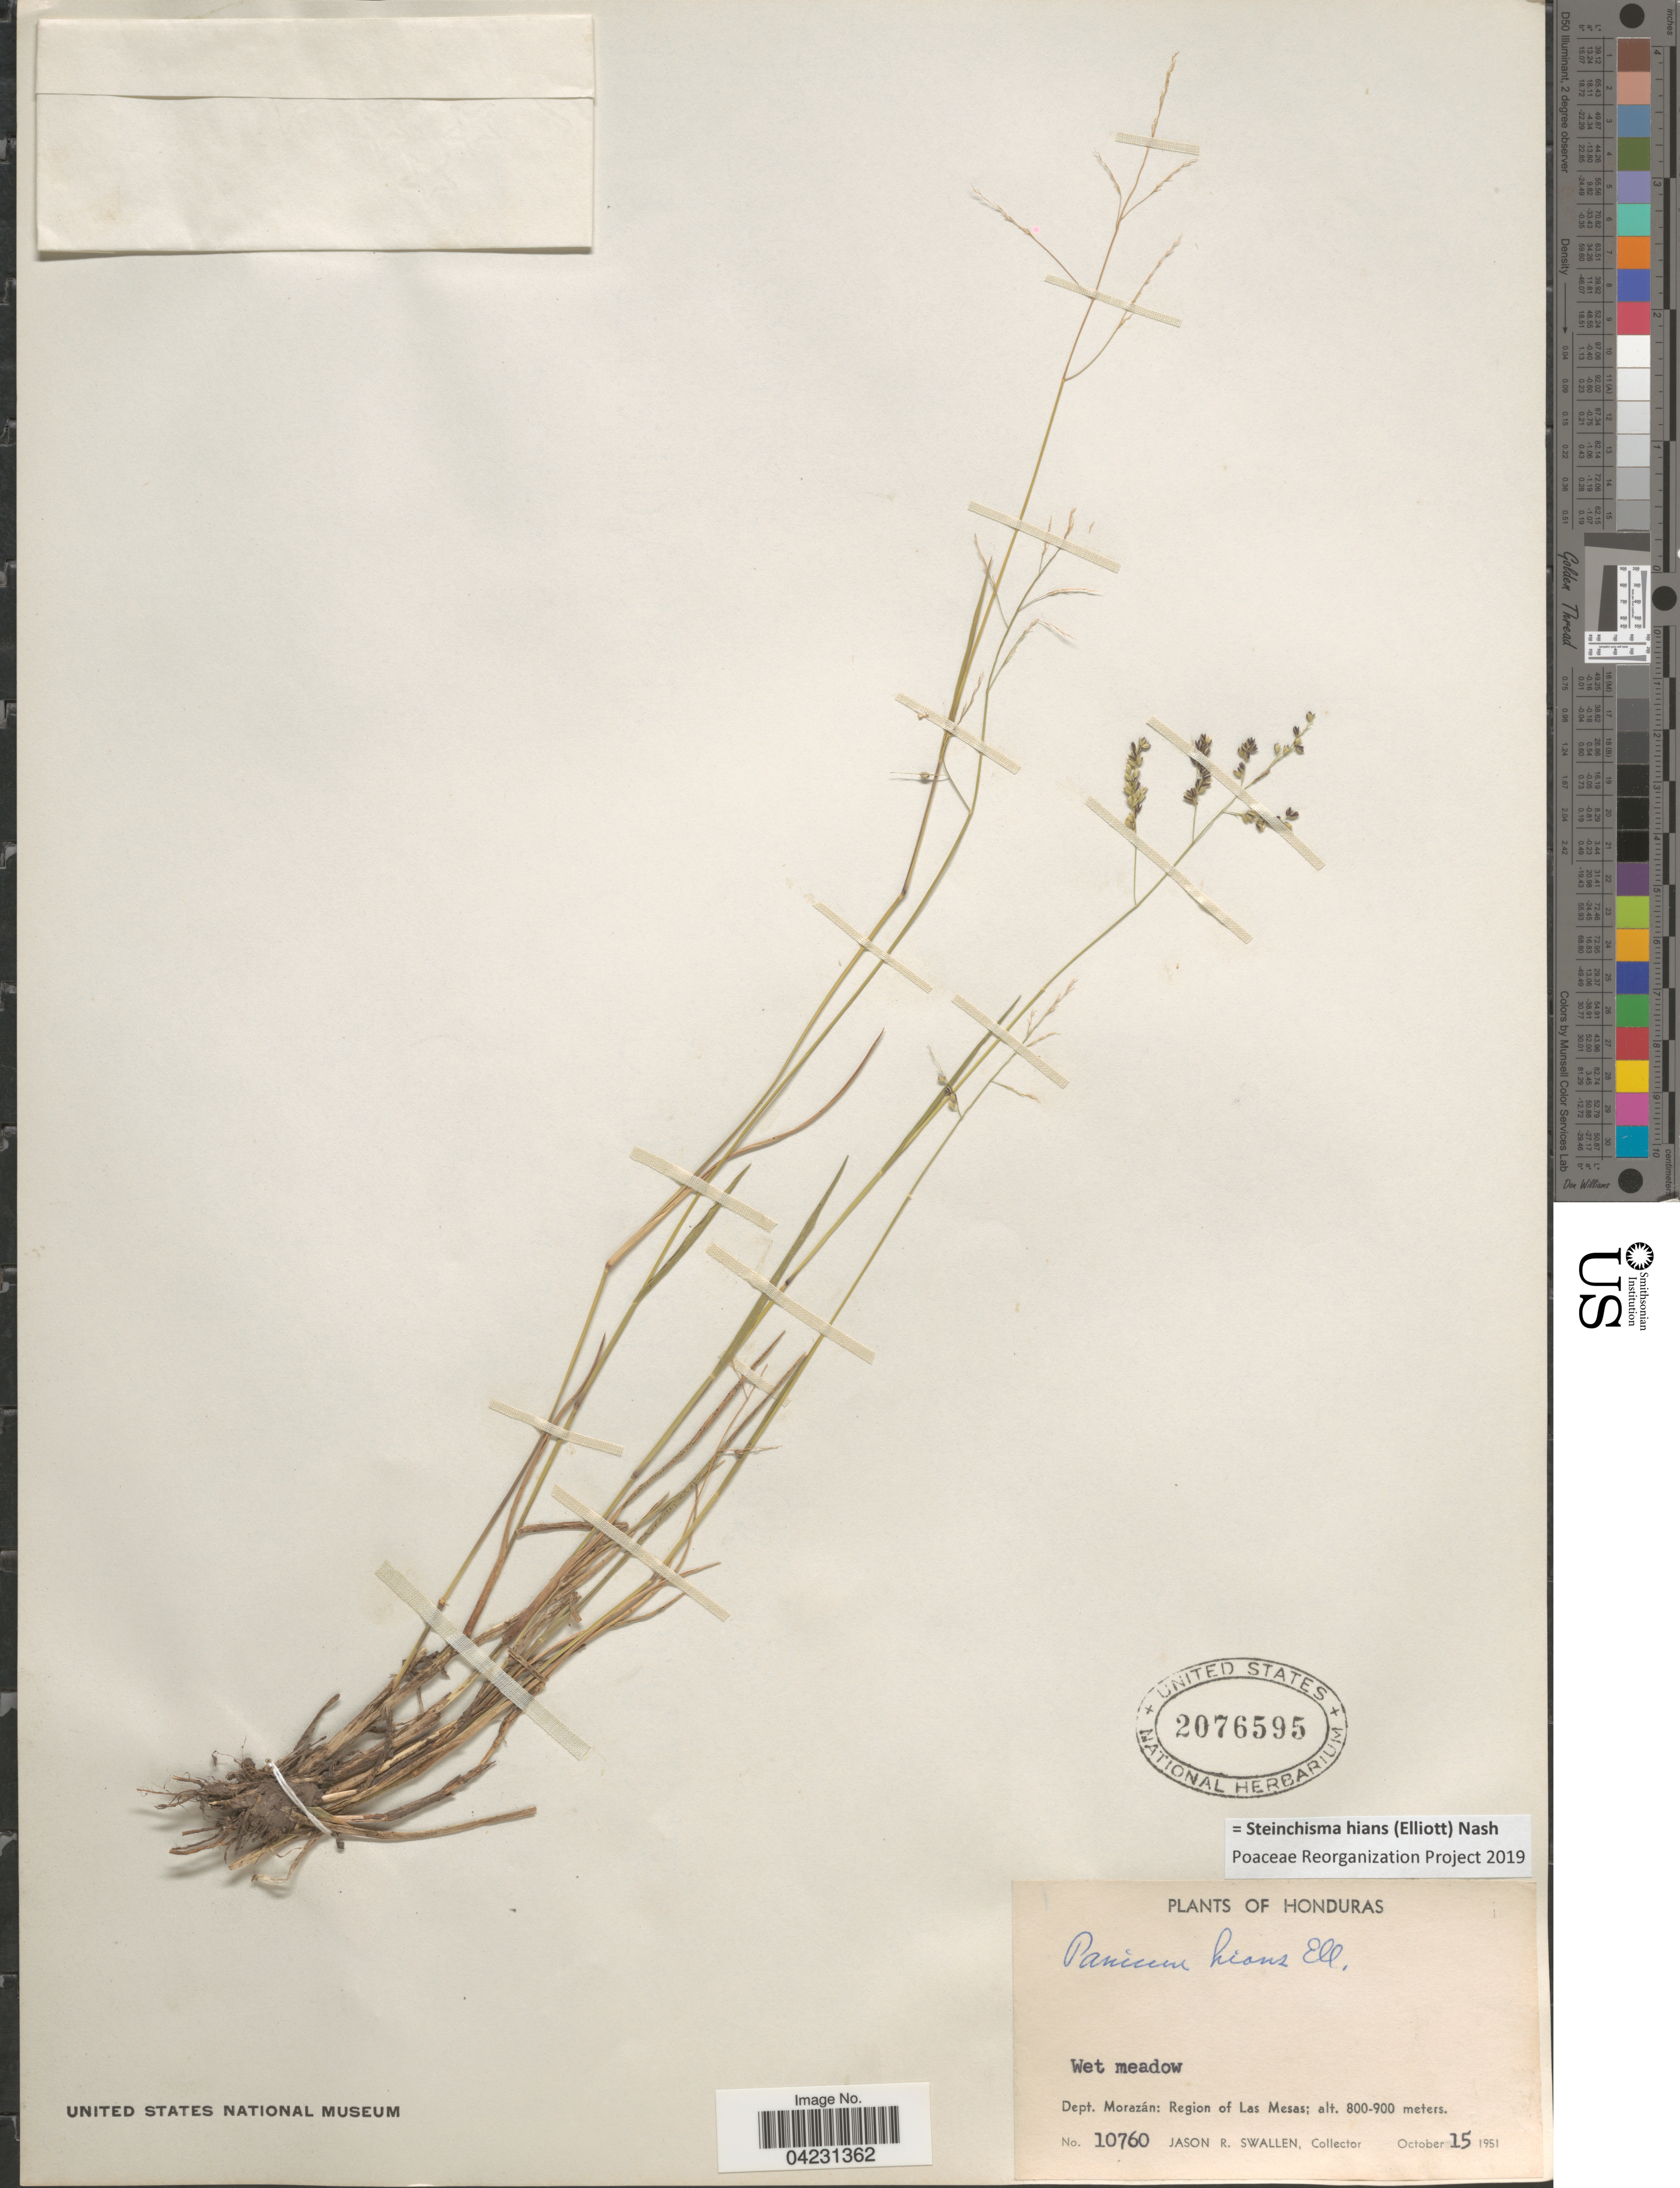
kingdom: Plantae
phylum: Tracheophyta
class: Liliopsida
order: Poales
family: Poaceae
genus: Steinchisma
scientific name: Steinchisma hians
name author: (Elliott) Nash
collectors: J. R. Swallen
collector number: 10760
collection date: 1951-10-15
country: Honduras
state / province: Fco. Morazán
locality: Dept. Morazán: Region of Las Mesas.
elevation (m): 800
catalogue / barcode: US 2076595